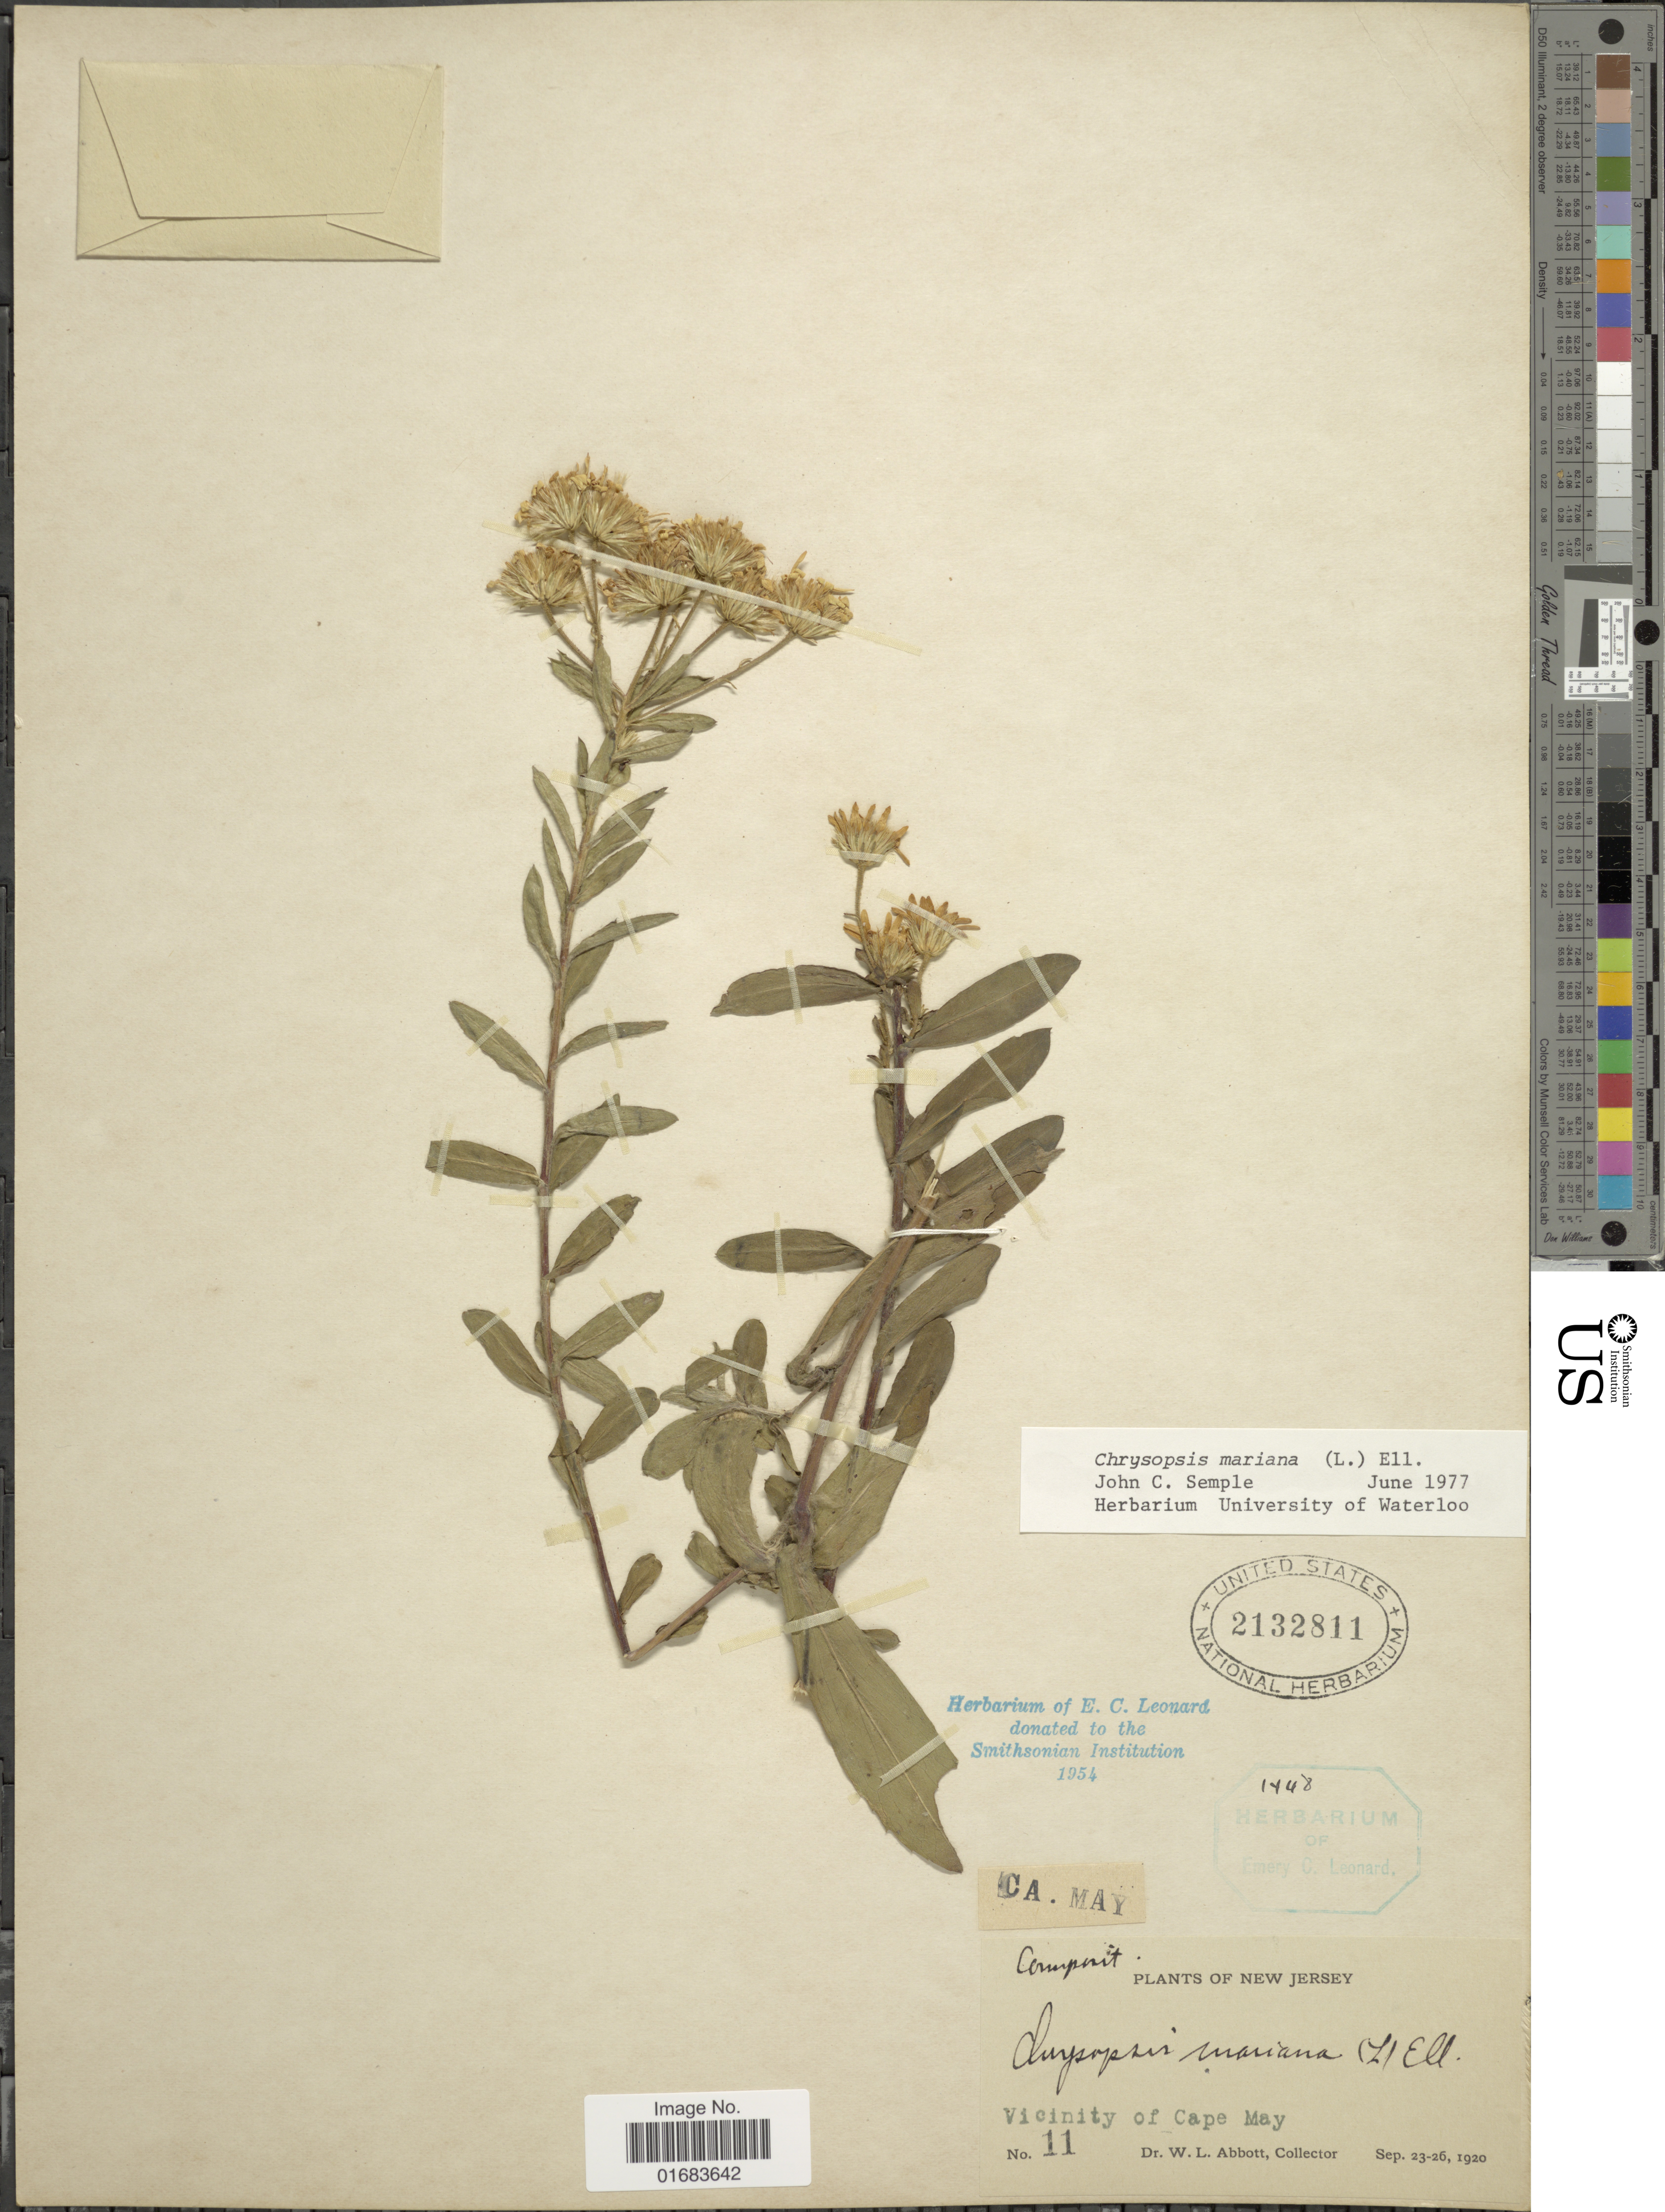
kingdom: Plantae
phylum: Tracheophyta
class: Magnoliopsida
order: Asterales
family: Asteraceae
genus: Chrysopsis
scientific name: Chrysopsis mariana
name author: (L.) Elliott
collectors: W. L. Abbott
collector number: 11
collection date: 1920-09-23/1920-09-26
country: United States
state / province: New Jersey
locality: Vicinity of Cap May.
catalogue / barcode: US 2132811